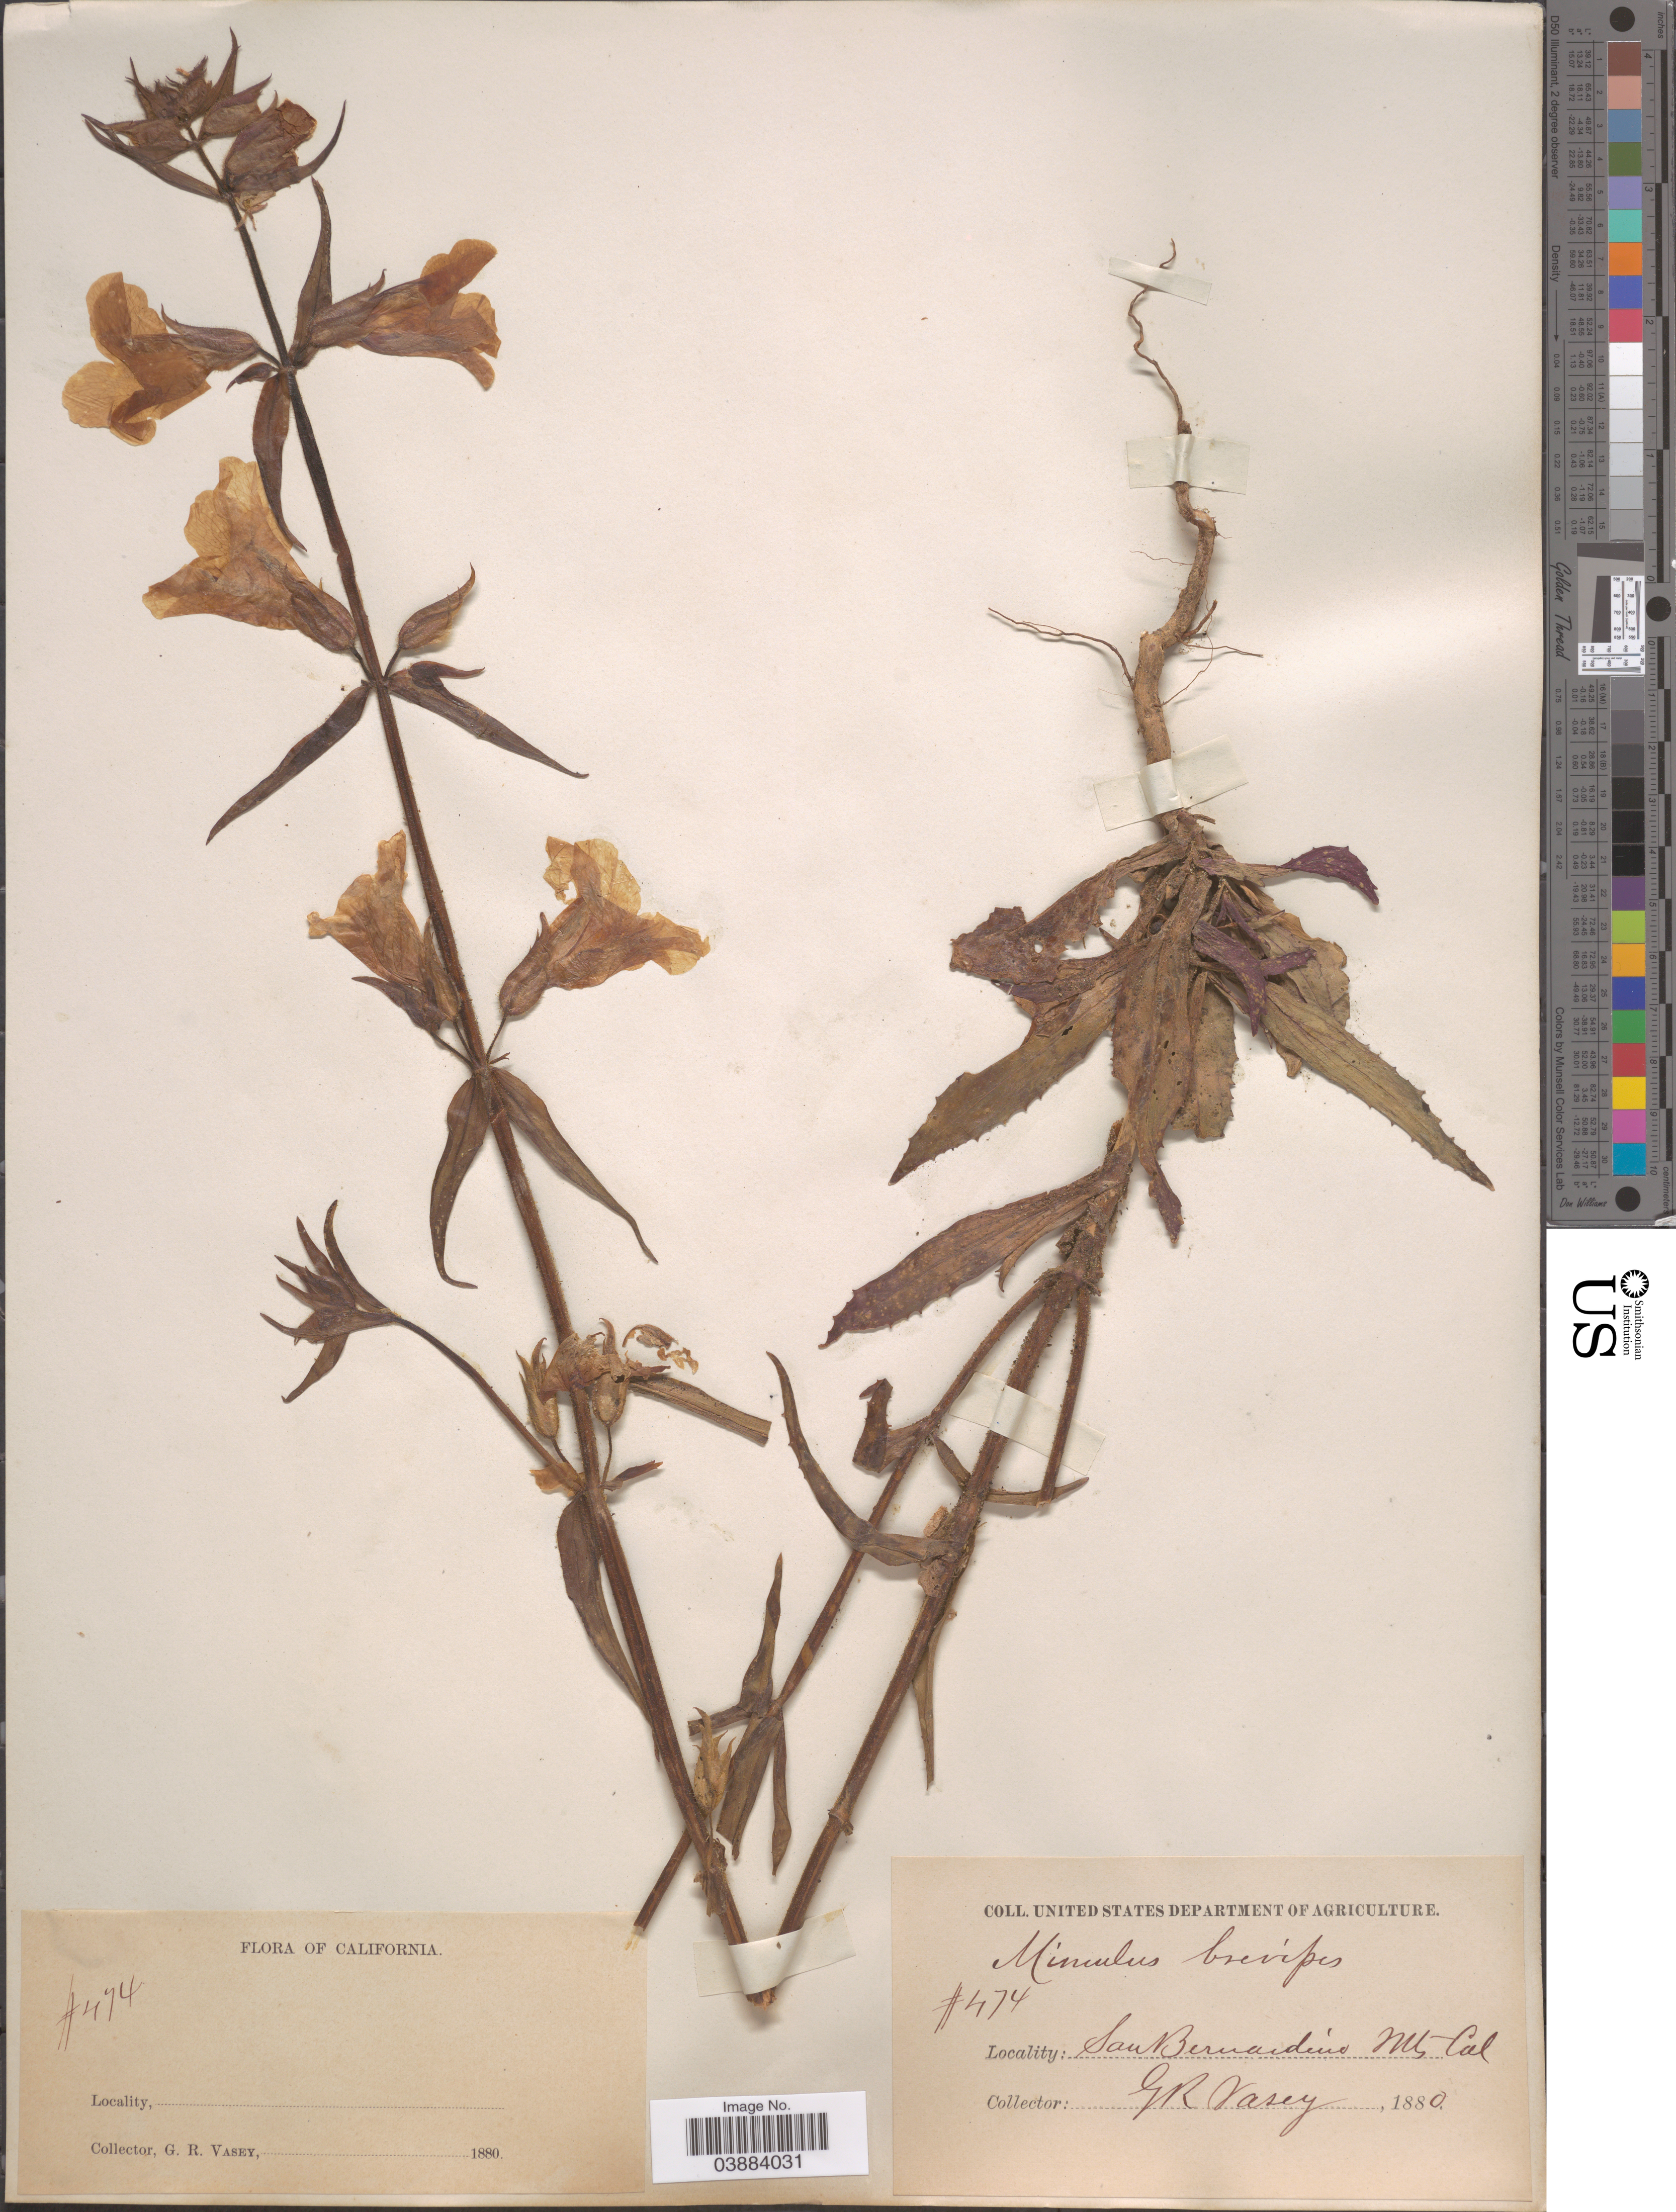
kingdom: Plantae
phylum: Tracheophyta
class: Magnoliopsida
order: Lamiales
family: Phrymaceae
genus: Eunanus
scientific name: Eunanus brevipes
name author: (Benth.) Greene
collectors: G. R. Vasey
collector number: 474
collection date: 1880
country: United States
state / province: California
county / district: San Bernardino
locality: San Bernardino Mts.